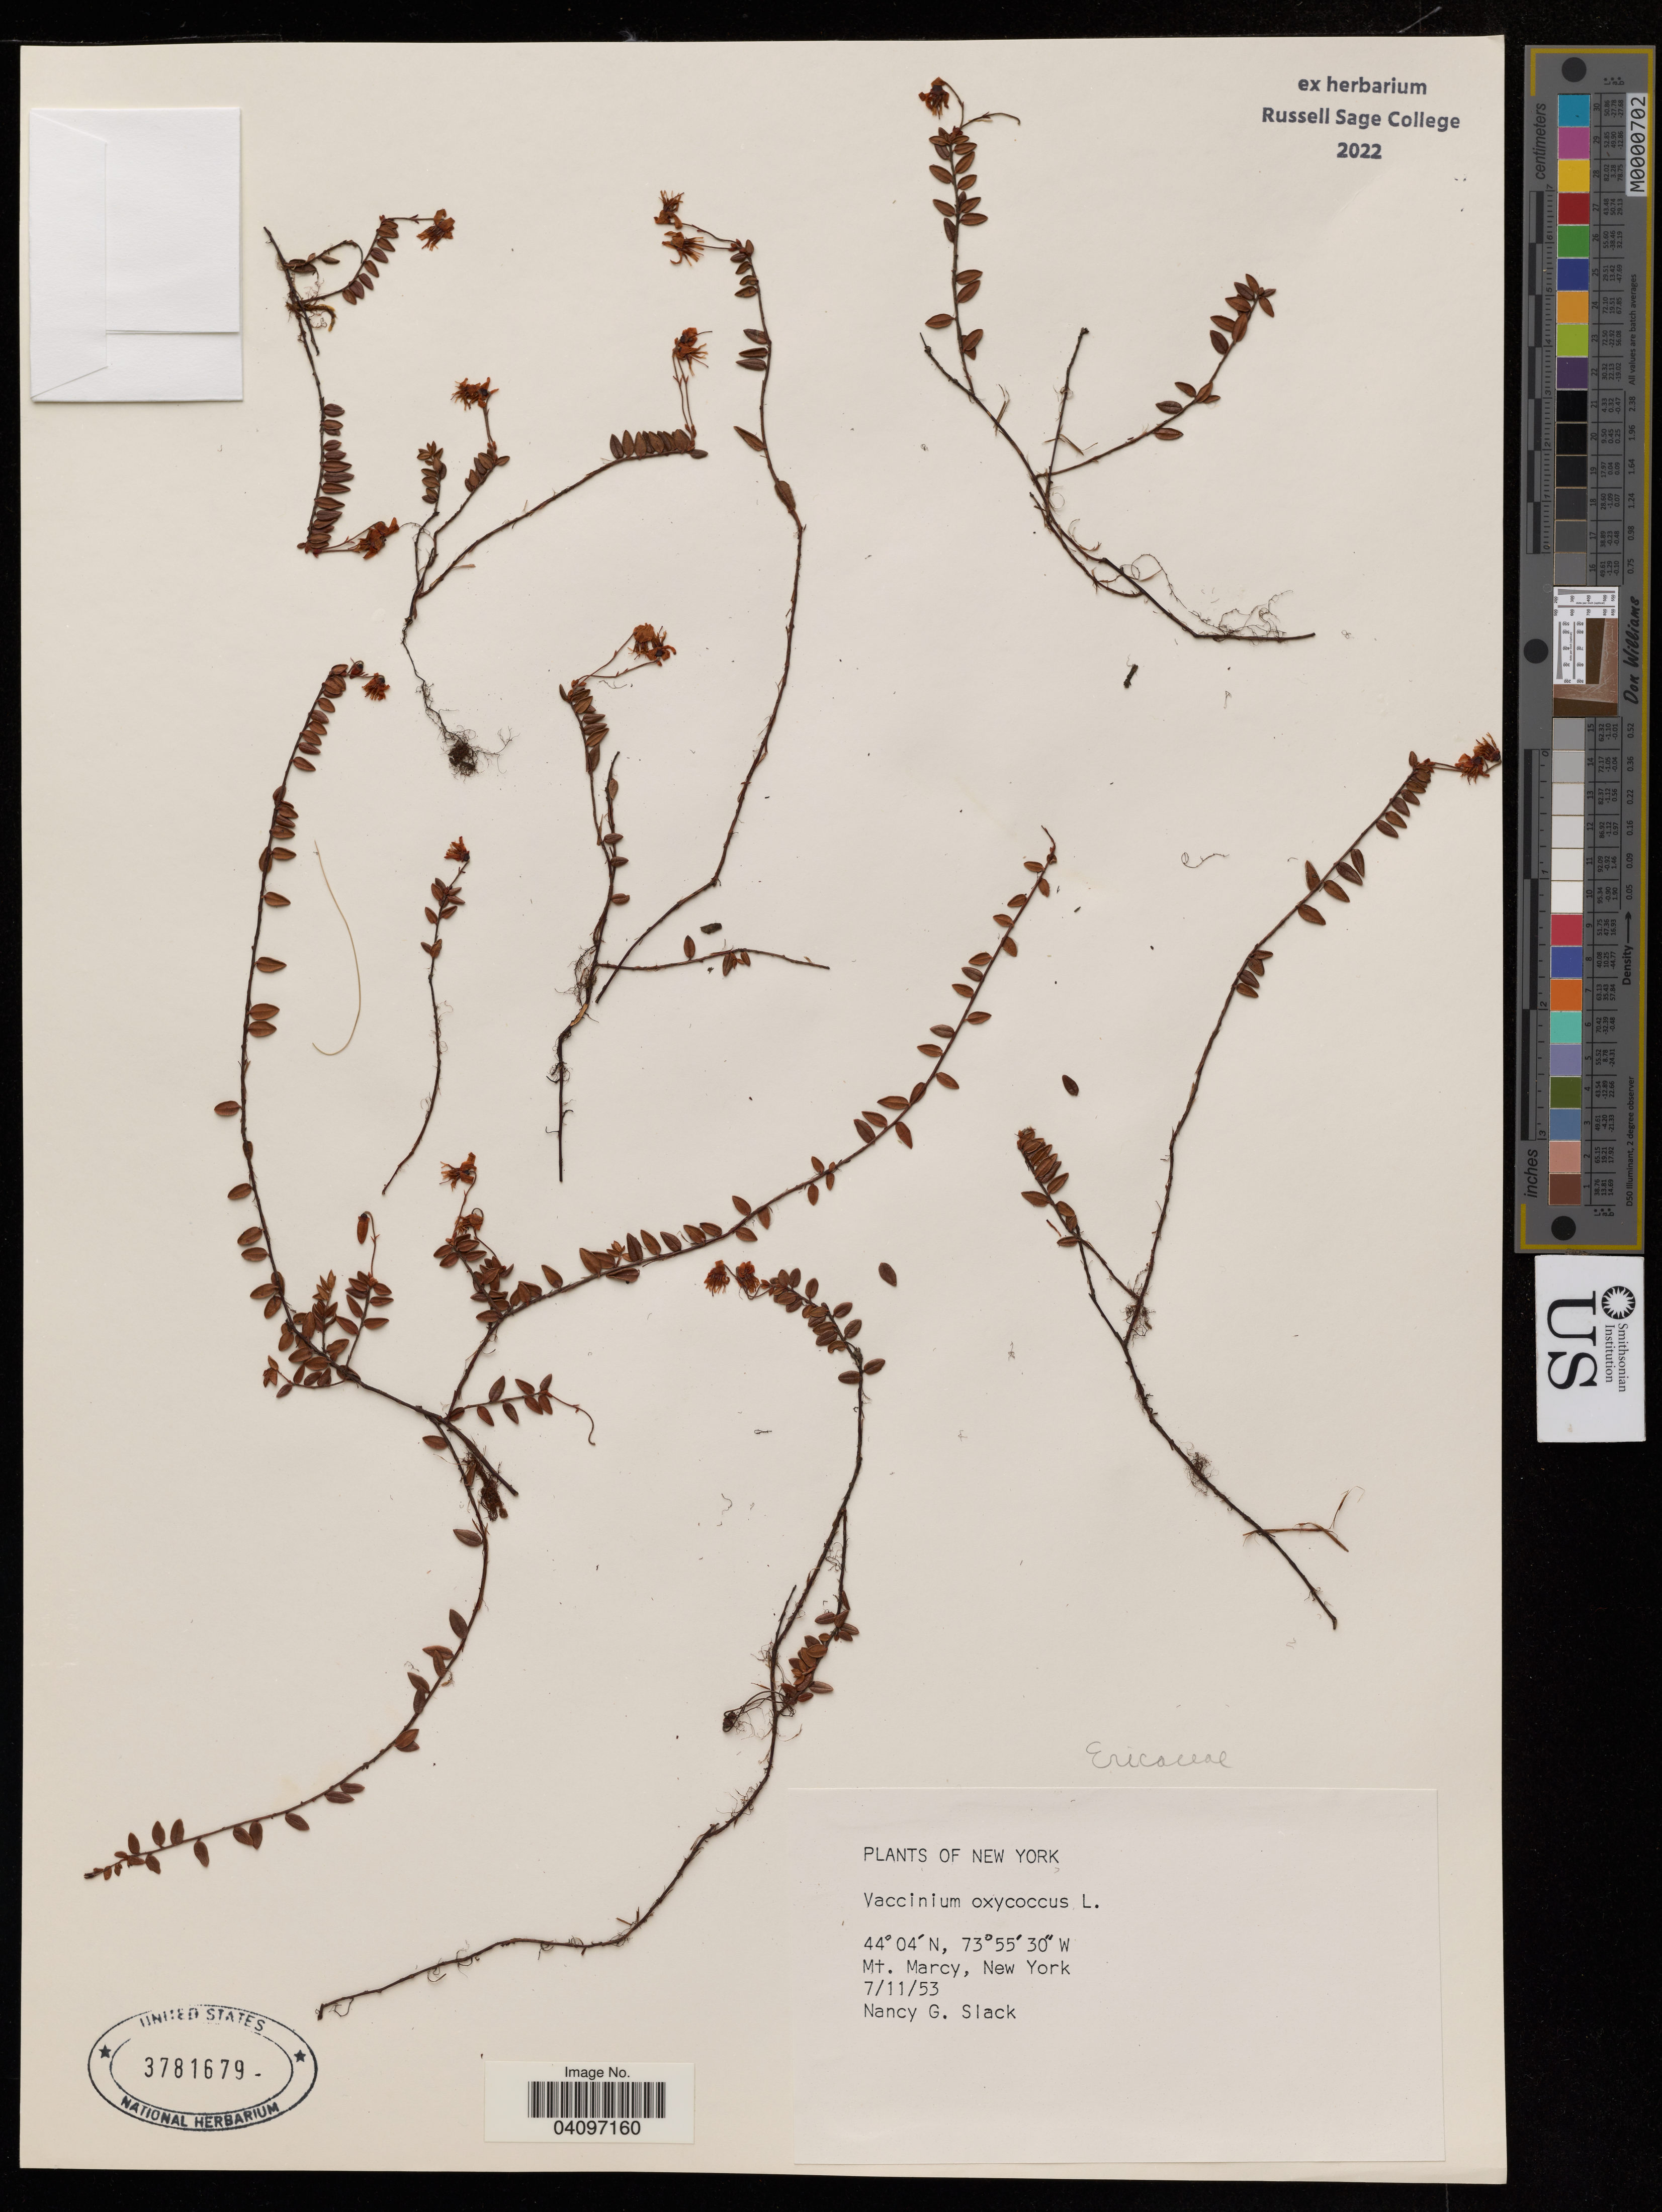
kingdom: Plantae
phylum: Tracheophyta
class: Magnoliopsida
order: Ericales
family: Ericaceae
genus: Vaccinium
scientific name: Vaccinium oxycoccos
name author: L.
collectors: N. Slack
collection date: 1953-07-11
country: United States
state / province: New York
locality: Mt. Marcy.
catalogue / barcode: US 3781679